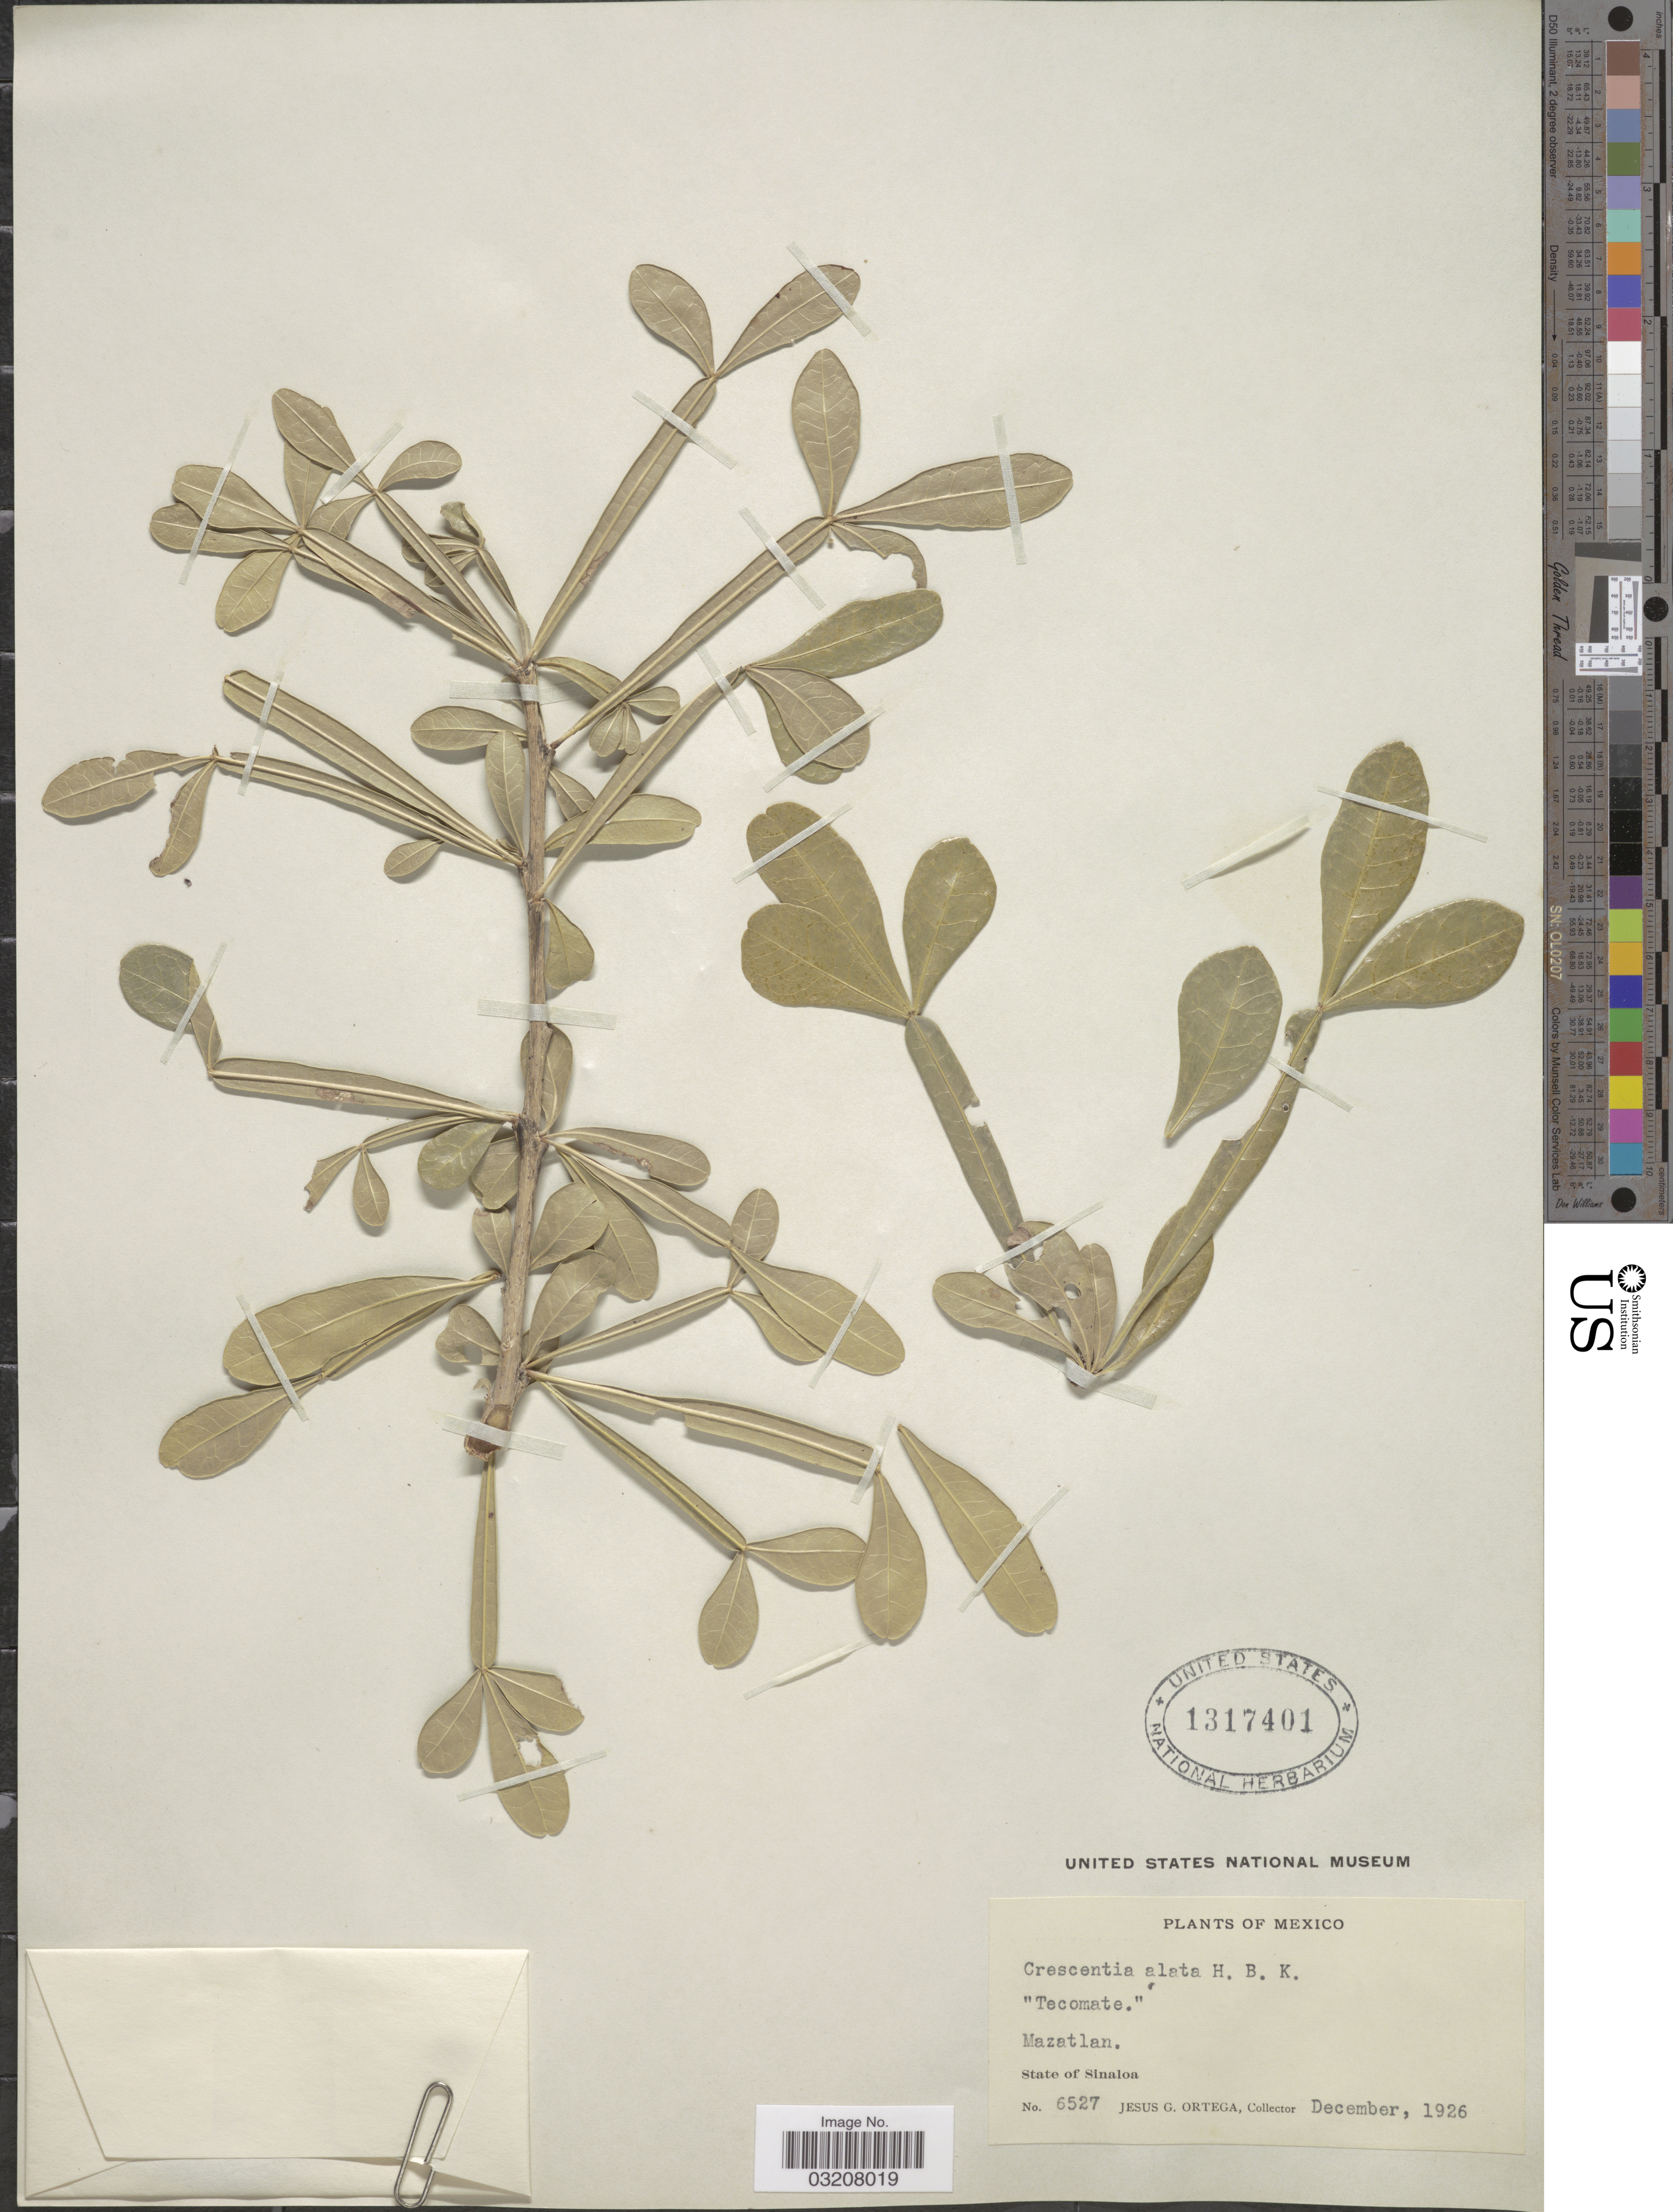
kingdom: Plantae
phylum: Tracheophyta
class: Magnoliopsida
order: Lamiales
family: Bignoniaceae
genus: Crescentia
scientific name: Crescentia alata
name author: Kunth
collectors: J. Ortega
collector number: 6527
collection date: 1926-12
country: Mexico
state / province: Sinaloa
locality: Mazatlan.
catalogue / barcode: US 1317401